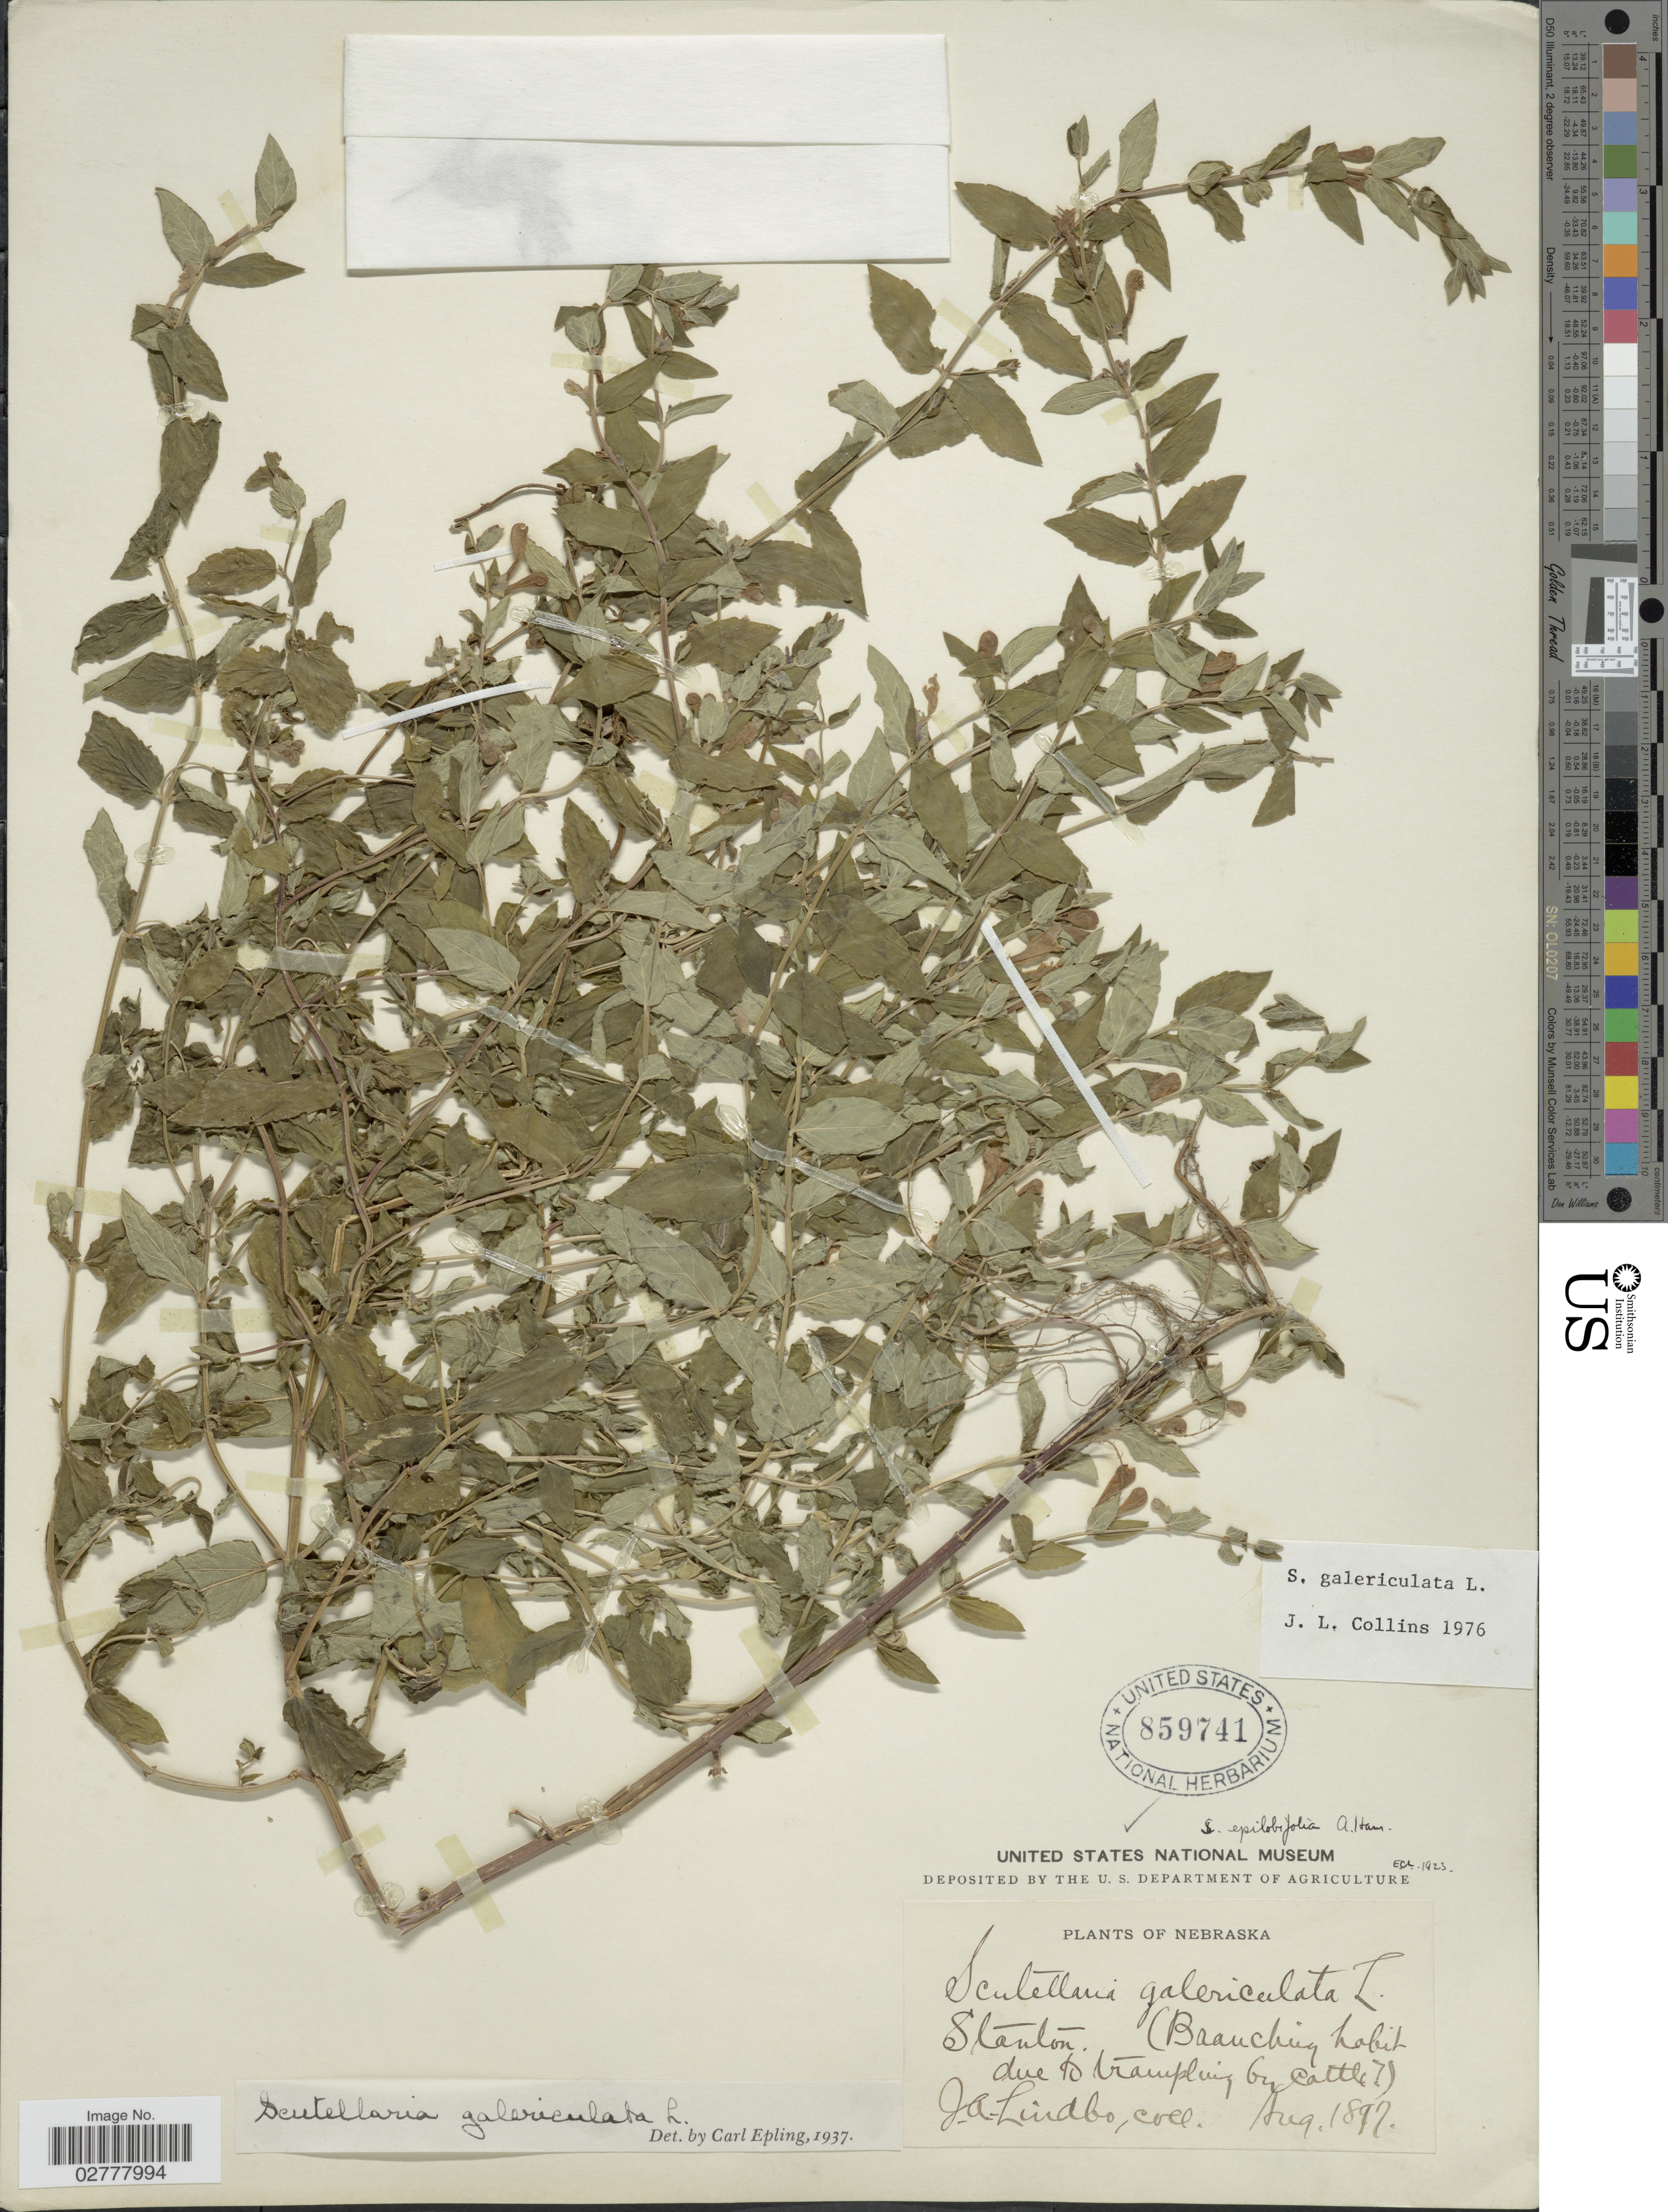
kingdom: Plantae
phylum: Tracheophyta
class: Magnoliopsida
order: Lamiales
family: Lamiaceae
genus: Scutellaria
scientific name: Scutellaria galericulata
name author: L.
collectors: J. Lindbo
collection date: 1897-08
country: United States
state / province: Nebraska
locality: Stanton.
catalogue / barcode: US 859741